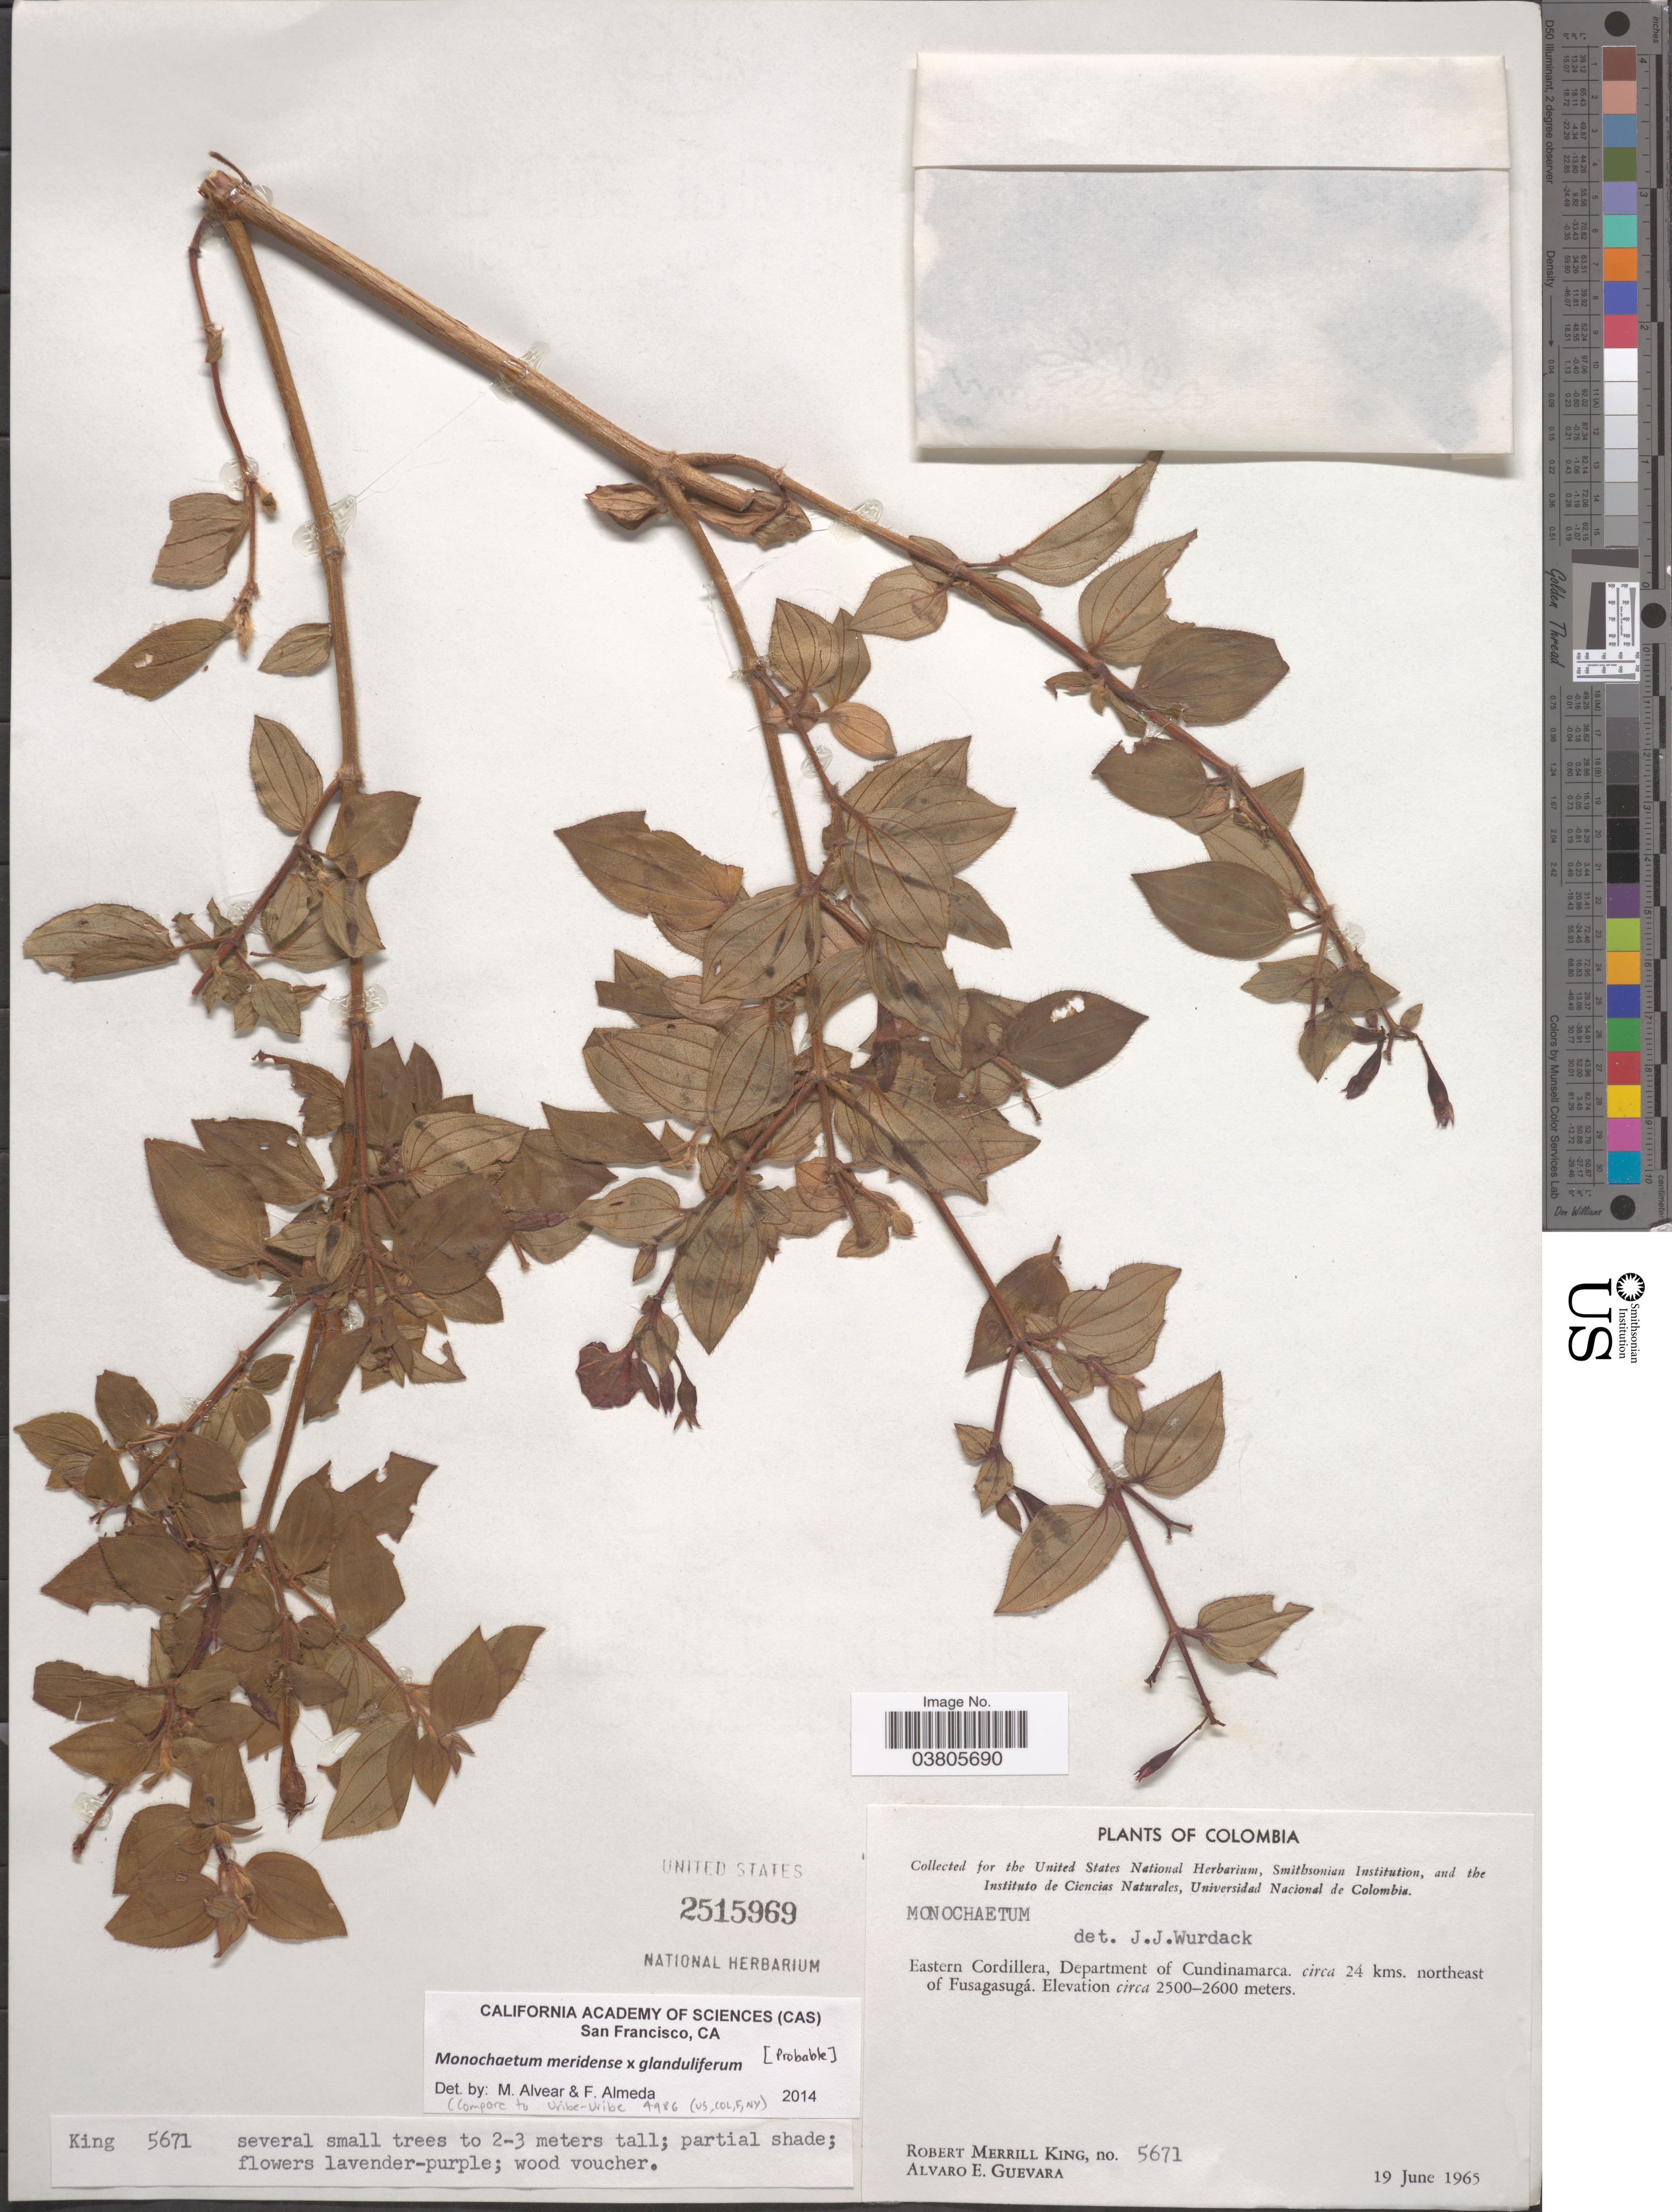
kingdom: Plantae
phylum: Tracheophyta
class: Magnoliopsida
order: Myrtales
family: Melastomataceae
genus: Monochaetum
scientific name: Monochaetum meridense x M. glanduliferum Triana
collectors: R. M. King & A. E. Guevara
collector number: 5671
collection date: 1965-06-19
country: Colombia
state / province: Cundinamarca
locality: Eastern Cordillera, Department of Cundinamarca. circa 24 kms. northeast of Fusagasugá.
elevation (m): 2500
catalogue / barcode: US 2515969